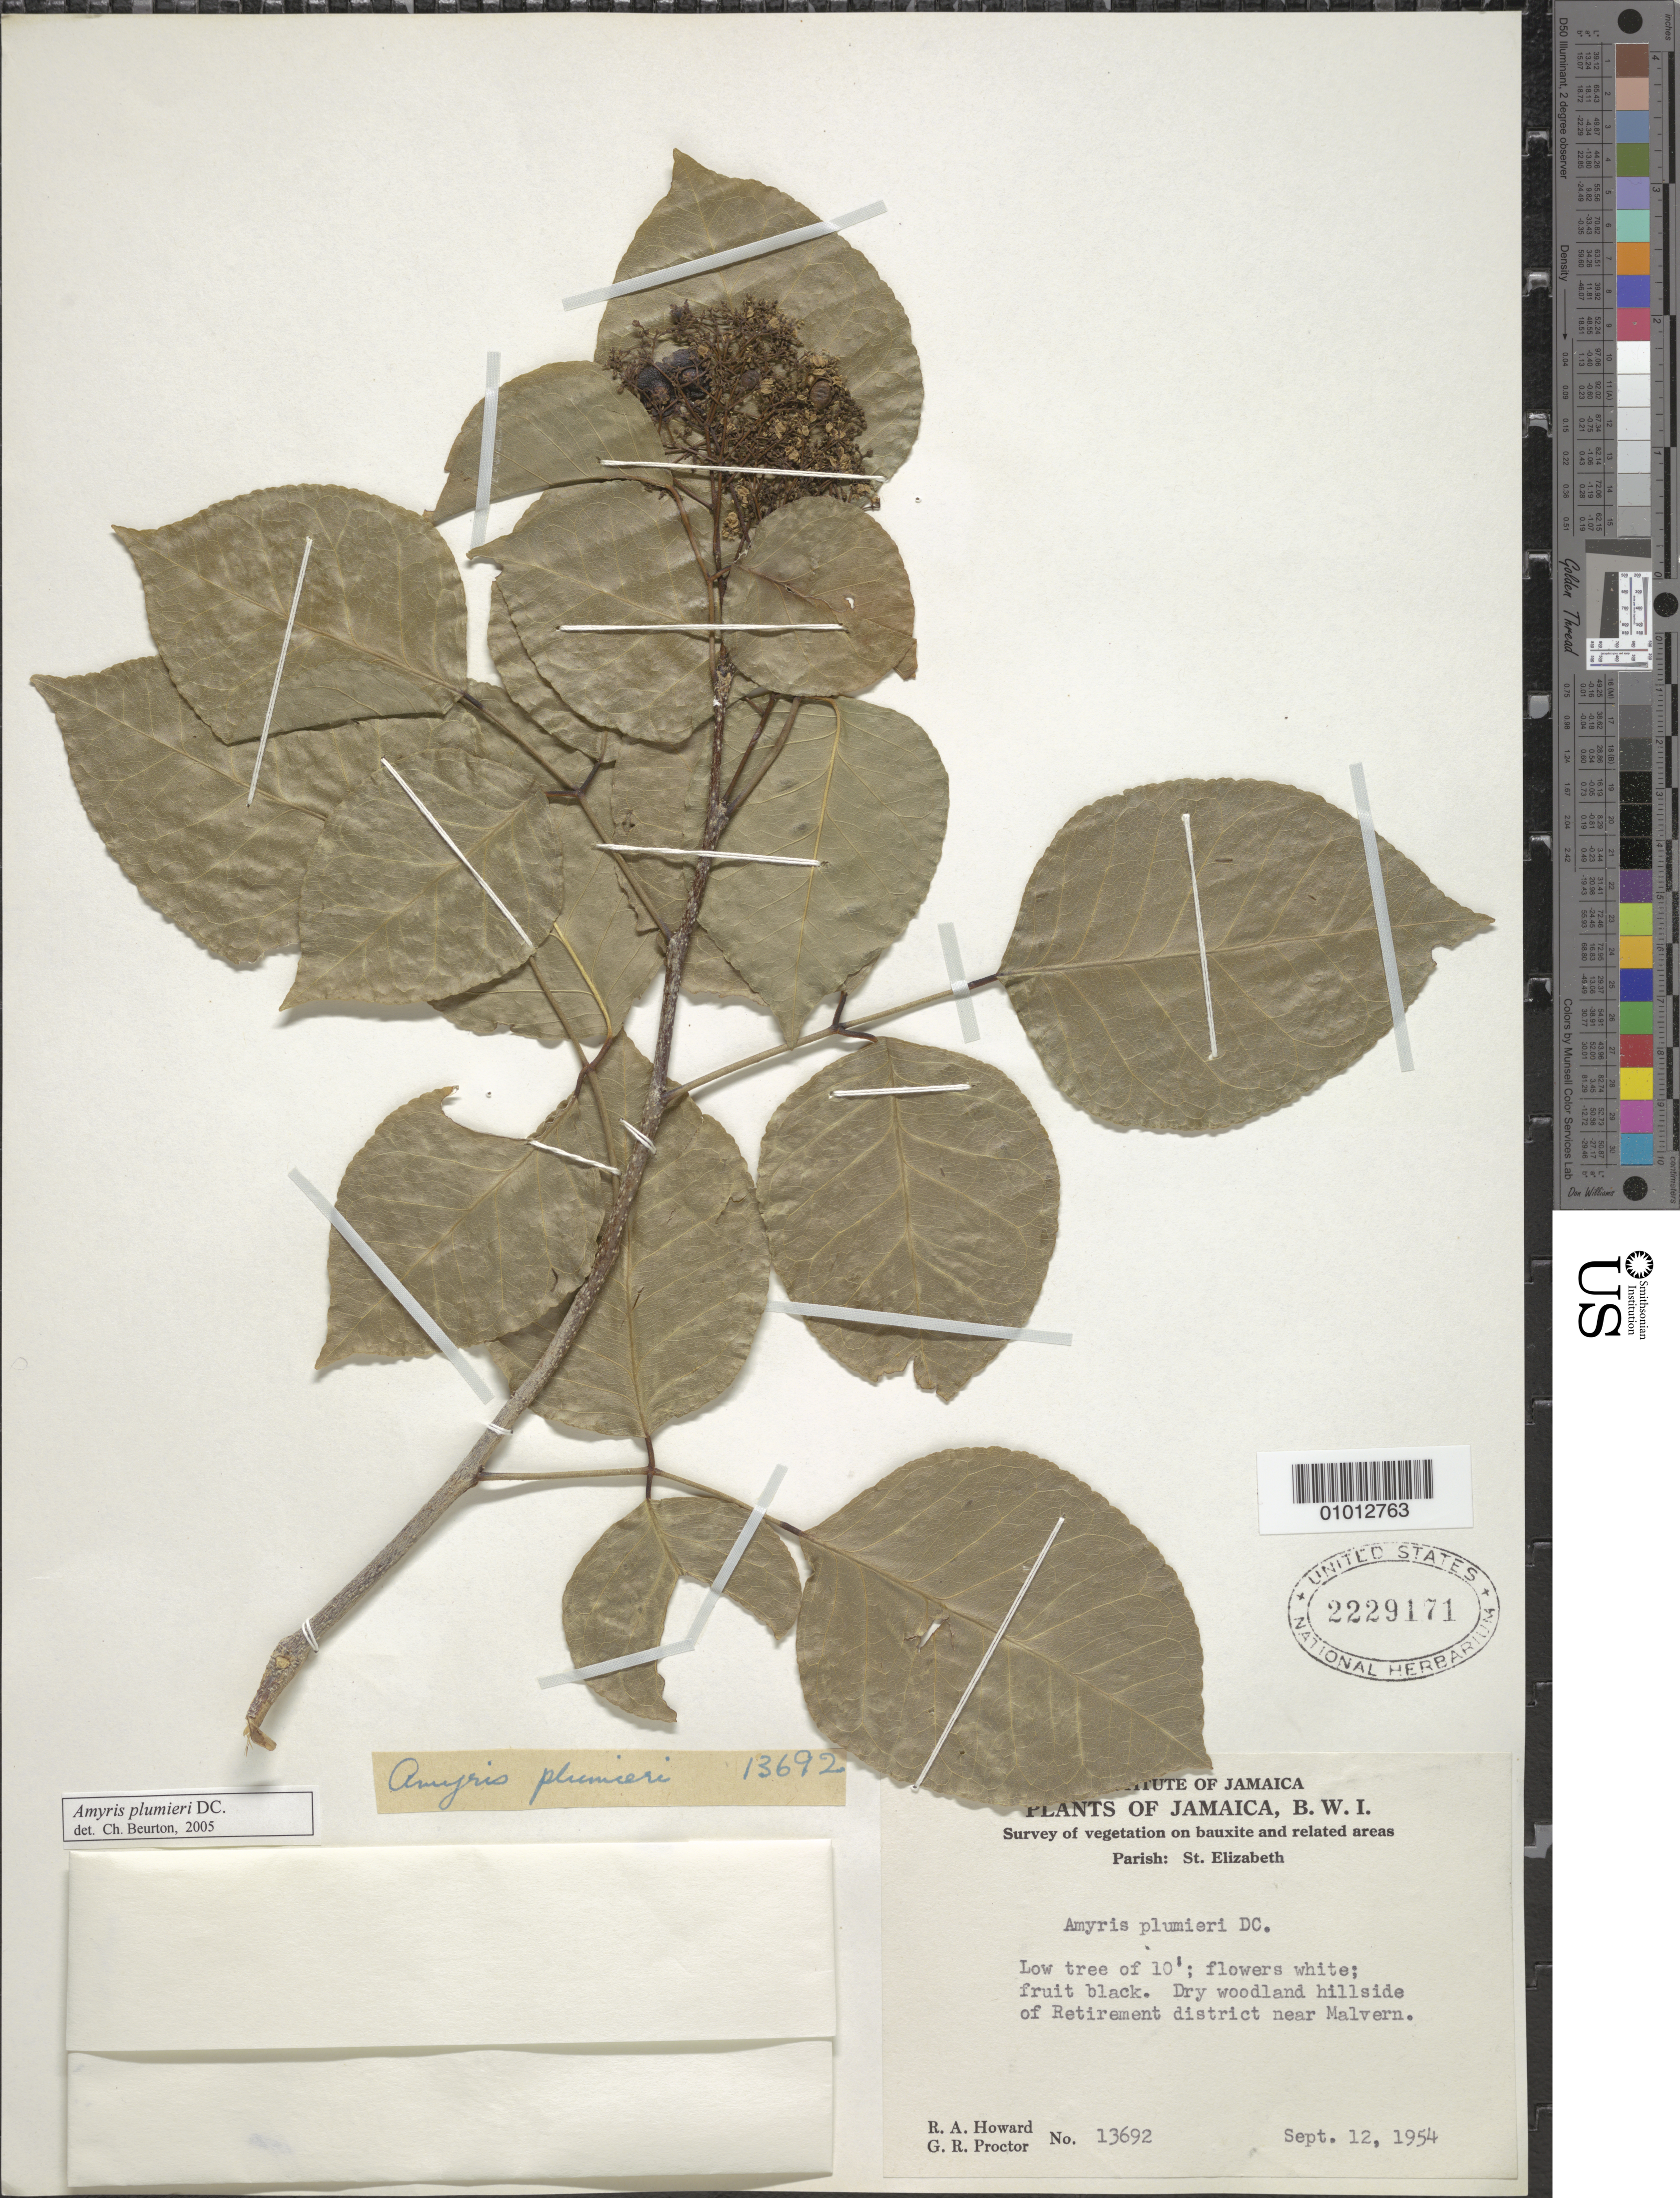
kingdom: Plantae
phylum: Tracheophyta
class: Magnoliopsida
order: Sapindales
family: Rutaceae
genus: Amyris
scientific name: Amyris plumieri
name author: DC.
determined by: Beurton, C.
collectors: R. A. Howard & G. R. Proctor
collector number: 13692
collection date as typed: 12 Sep 1954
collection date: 1954-09-12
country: Jamaica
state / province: Saint Elizabeth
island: Jamaica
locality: Retirement district near Malvern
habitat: Dry woodland hillside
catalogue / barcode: US 2229171